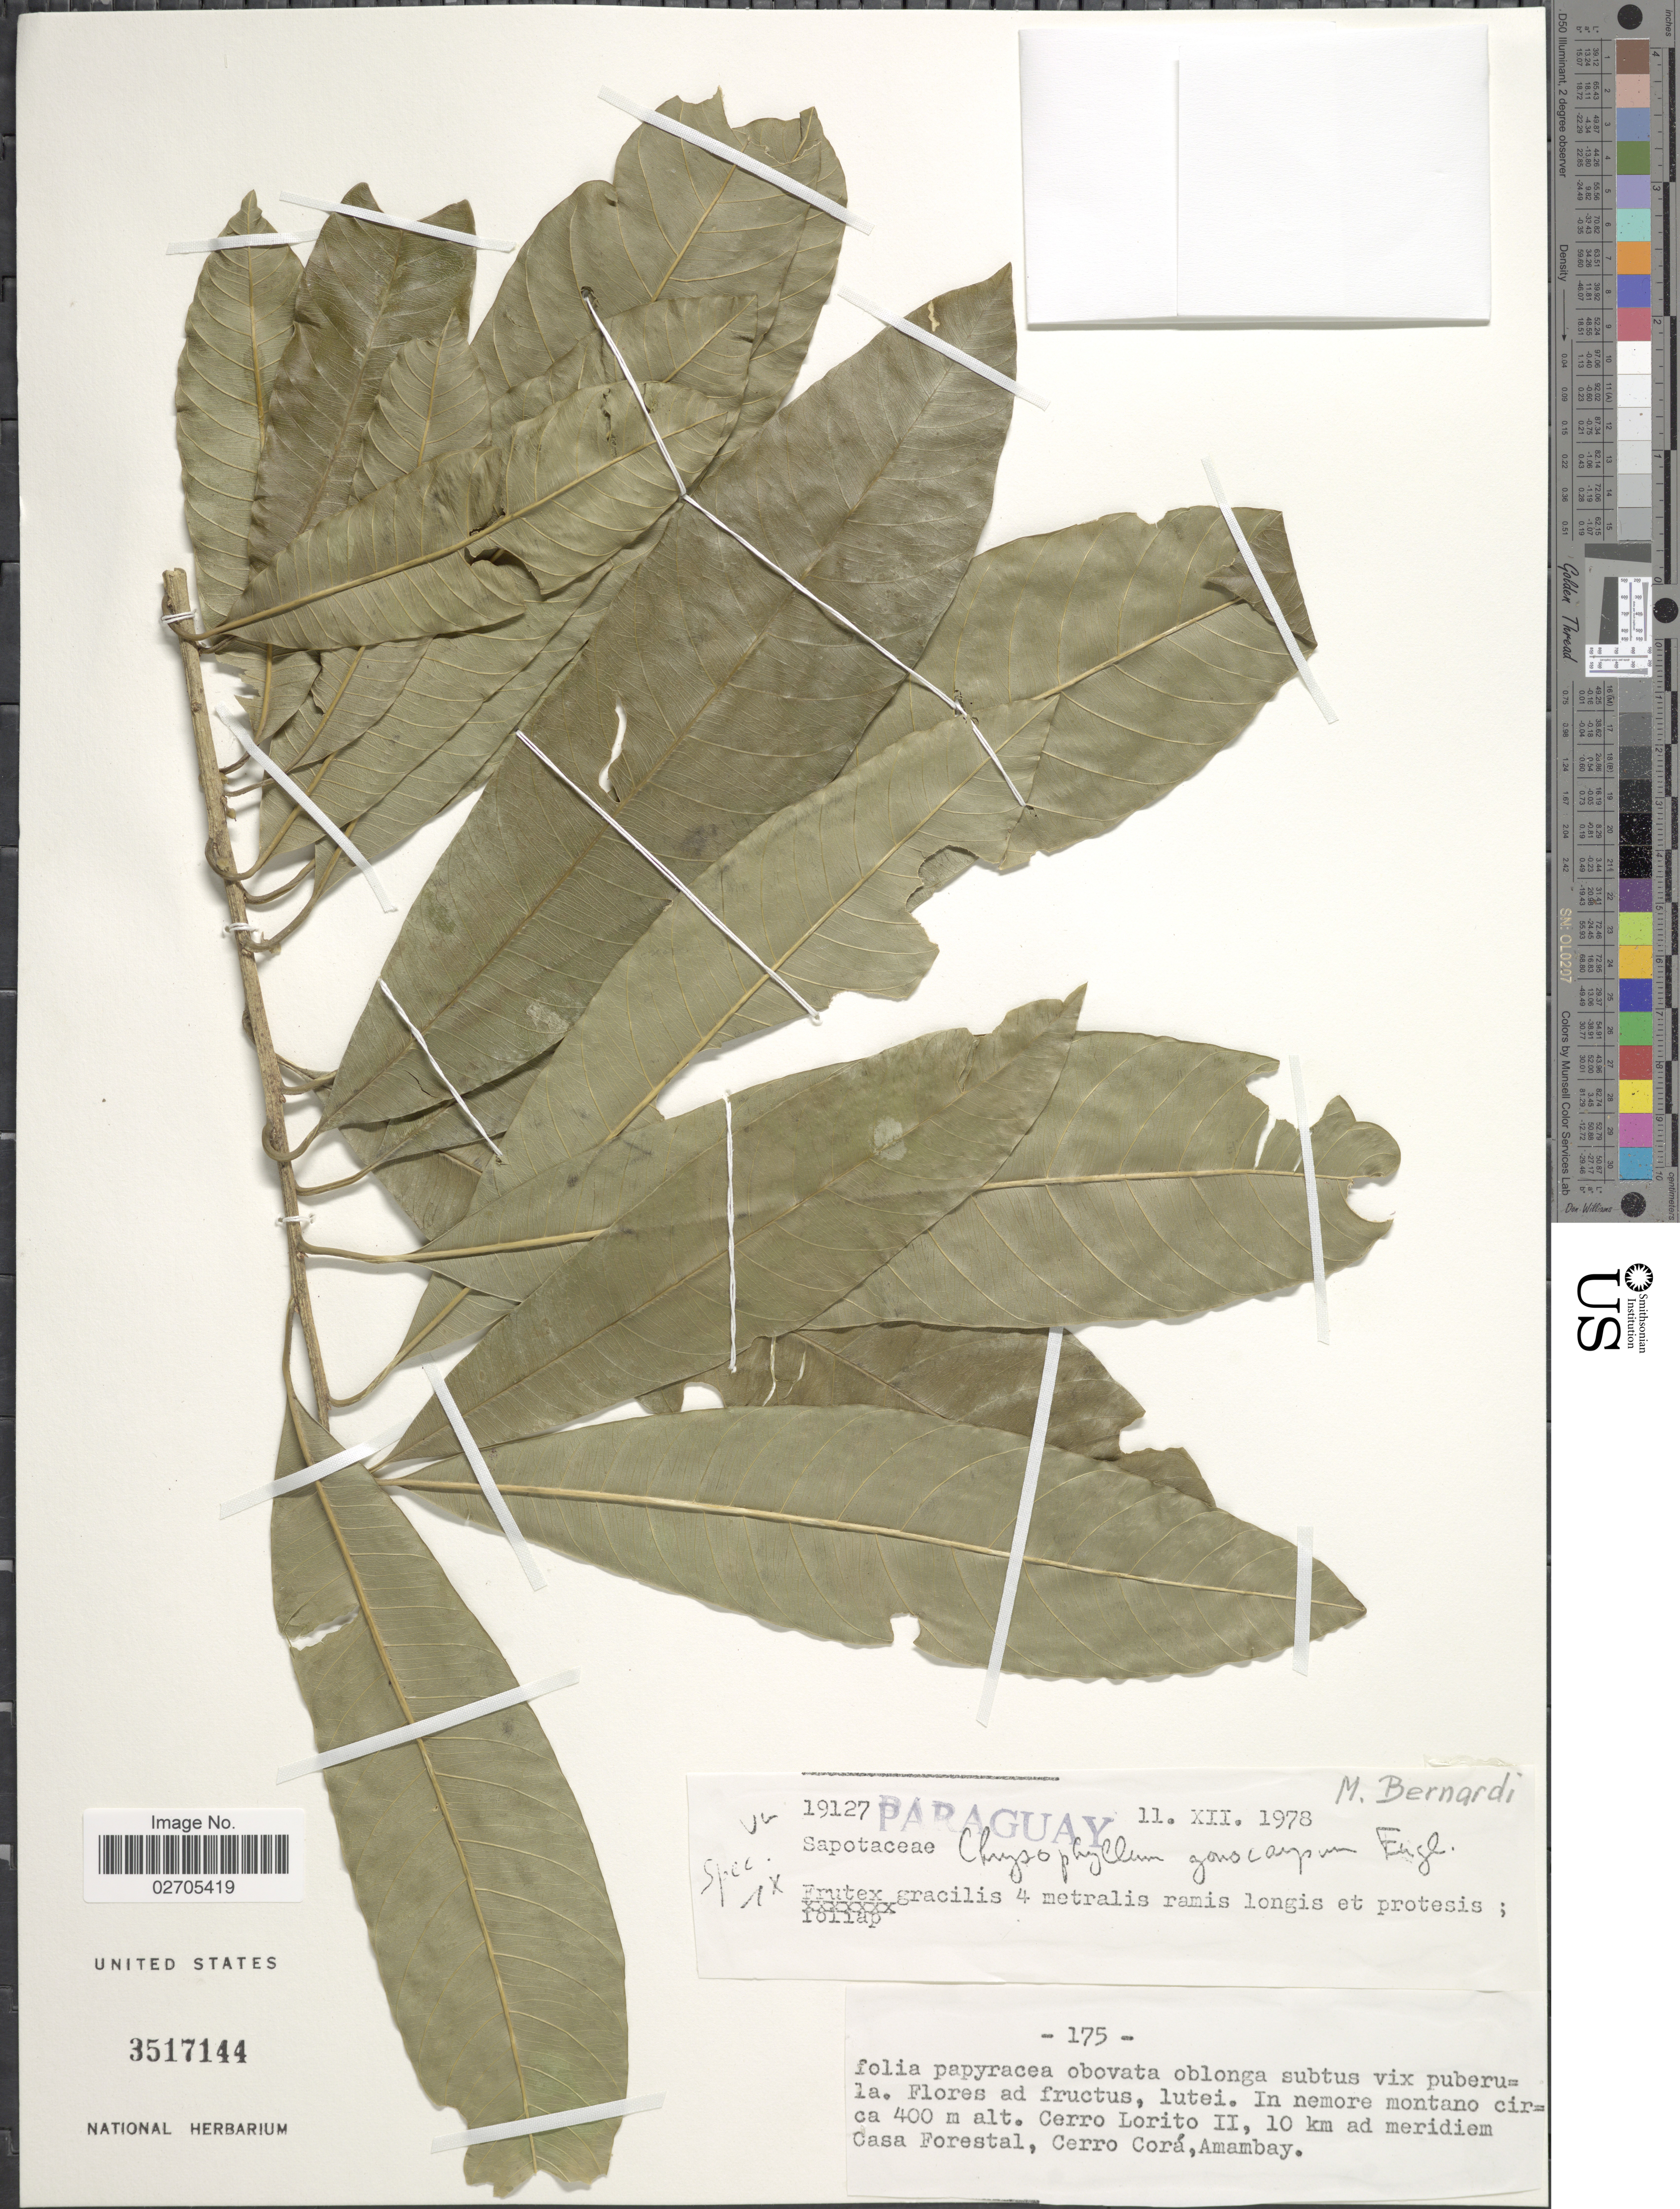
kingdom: Plantae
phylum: Tracheophyta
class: Magnoliopsida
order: Ericales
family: Sapotaceae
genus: Chrysophyllum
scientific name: Chrysophyllum gonocarpum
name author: (Mart. & Eichler ex Miq.) Engl.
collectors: M. Bernardi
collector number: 19127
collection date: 1978-12-11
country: Paraguay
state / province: Amambay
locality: Cerro Lorito II, 10 km ad meridiem Casa Forestal, Cerro Corá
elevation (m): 400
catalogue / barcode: US 3517144